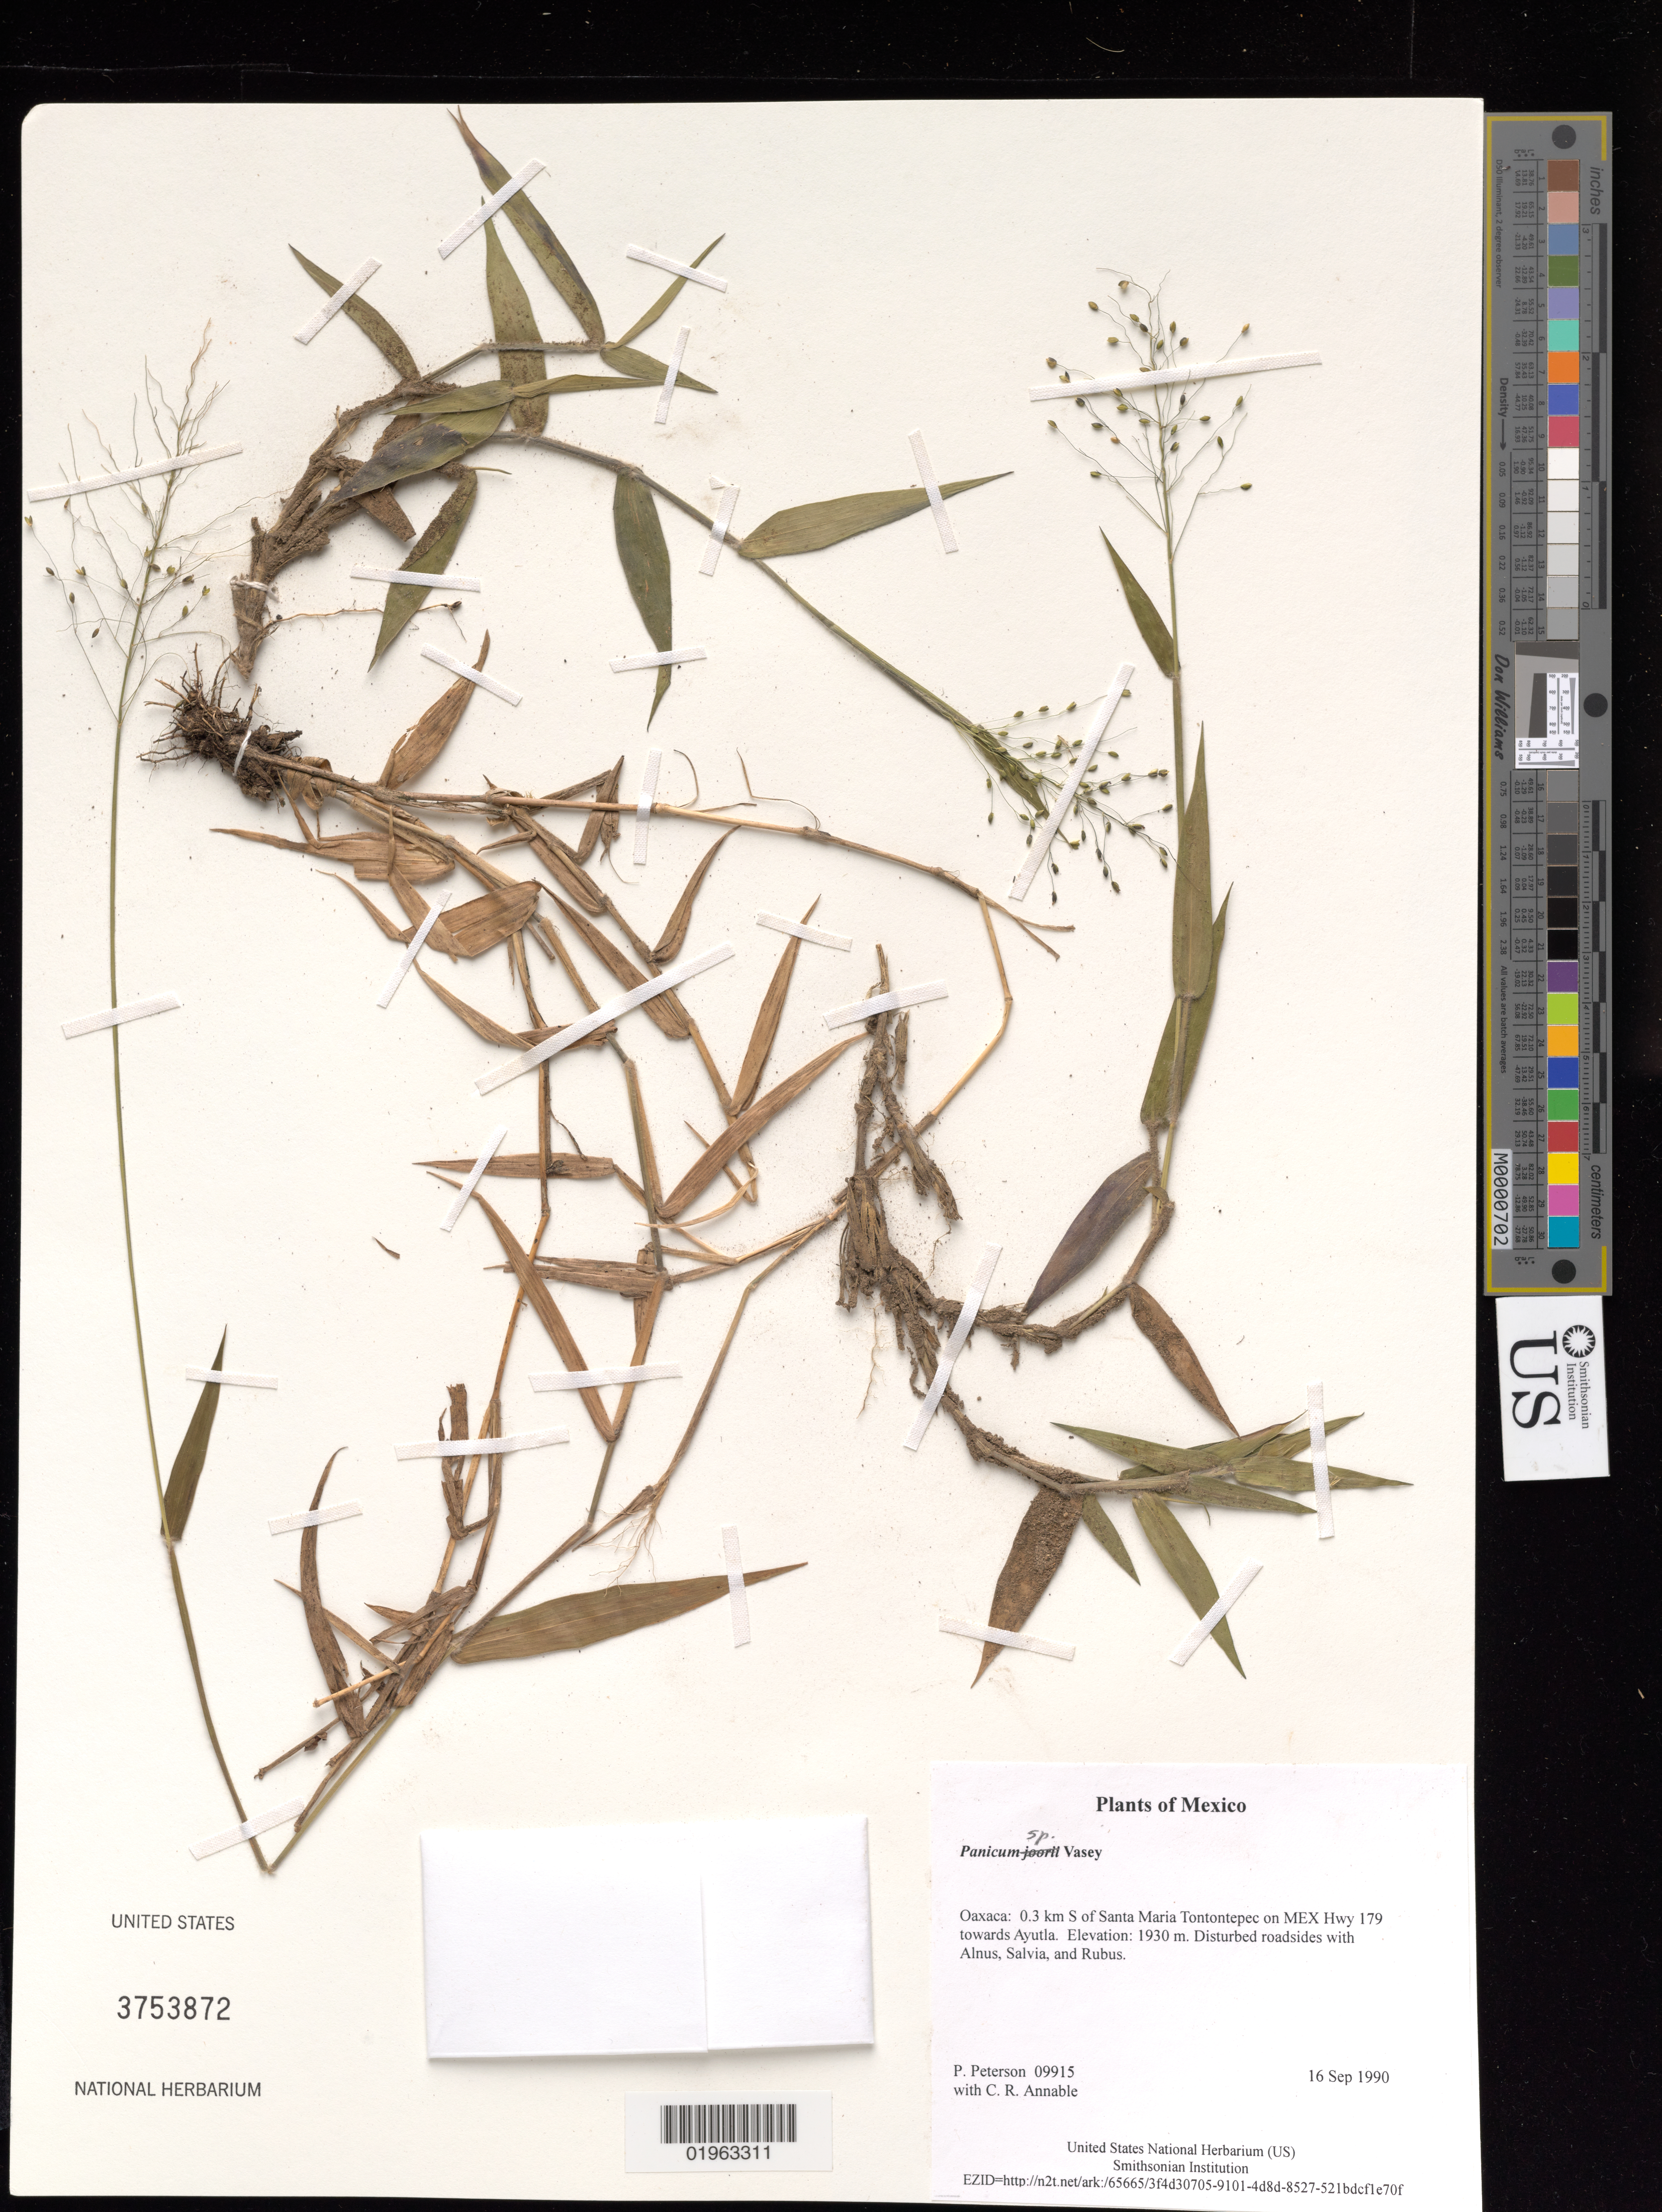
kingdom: Plantae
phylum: Tracheophyta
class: Liliopsida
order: Poales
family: Poaceae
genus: Panicum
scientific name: Panicum sp.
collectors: P. M. Peterson & C. R. Annable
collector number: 09915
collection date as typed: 16 Sep 1990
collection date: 1990-09-16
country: Mexico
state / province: Oaxaca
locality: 0.3 km S of Santa Maria Tontontepec on MEX Hwy 179 towards Ayutla.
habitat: Disturbed roadsides with Alnus, Salvia, and Rubus.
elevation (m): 1930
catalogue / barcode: US 3753872